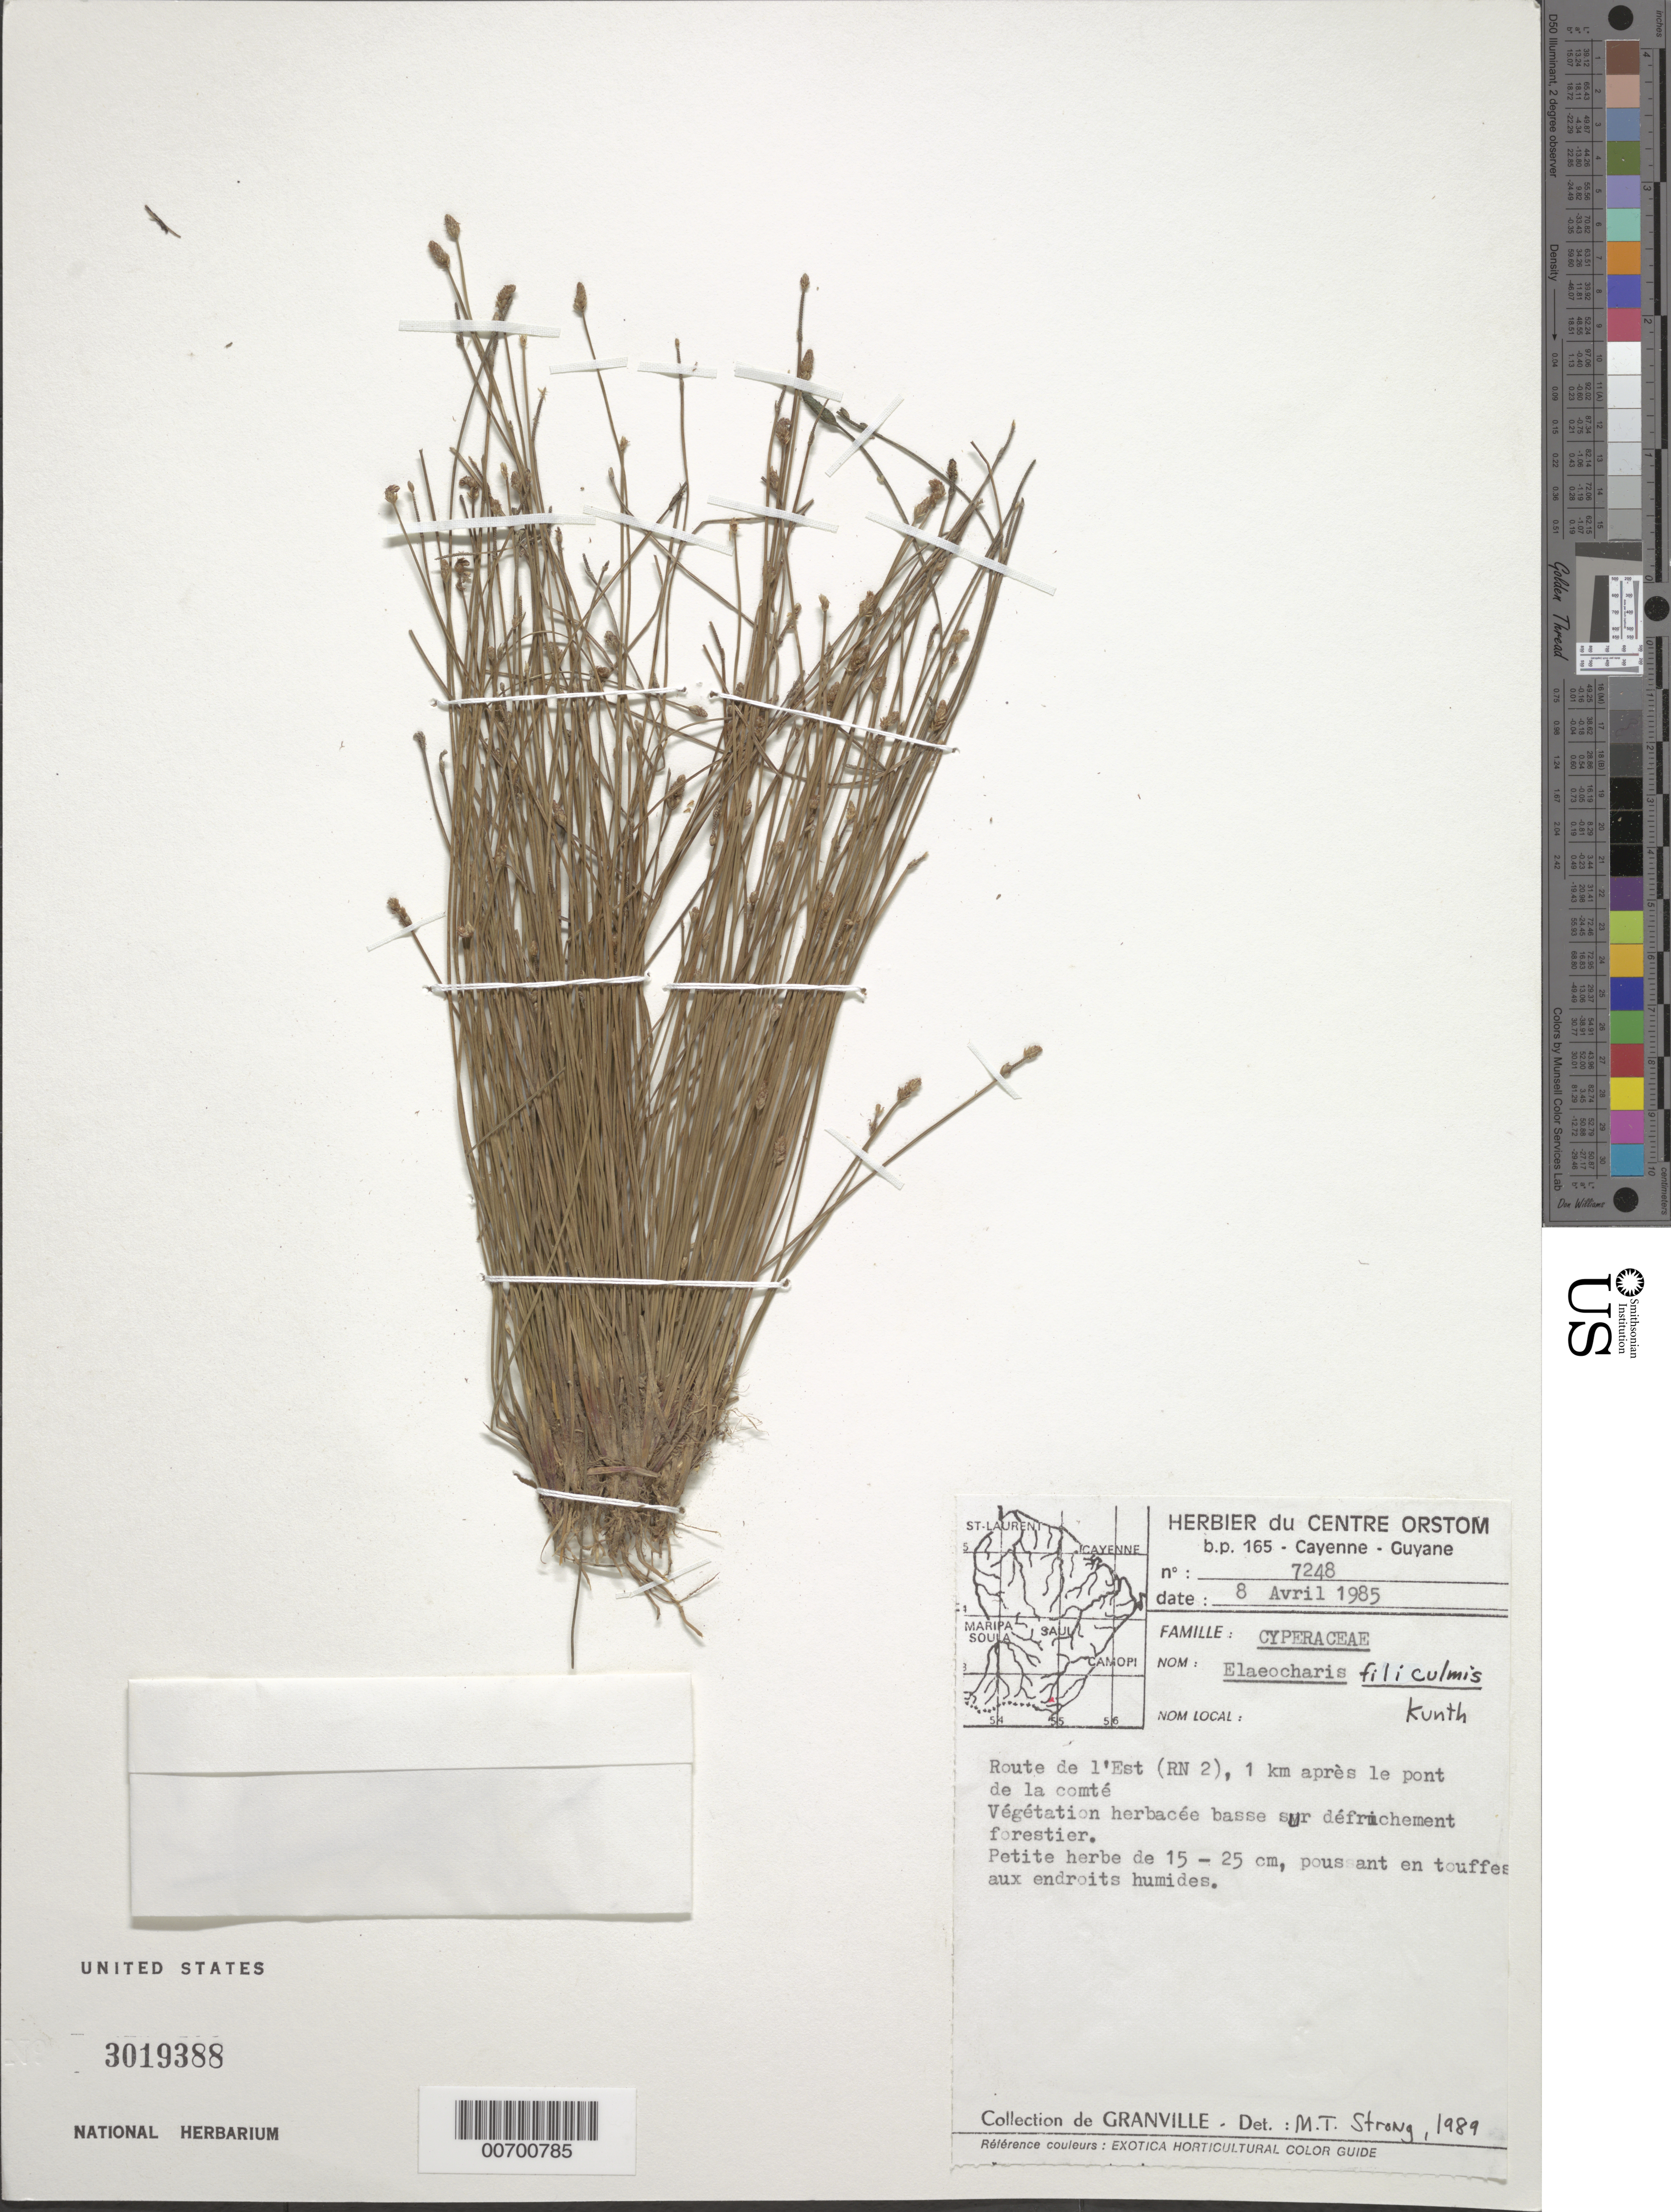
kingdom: Plantae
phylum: Tracheophyta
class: Liliopsida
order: Poales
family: Cyperaceae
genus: Eleocharis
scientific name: Eleocharis filiculmis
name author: Kunth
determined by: Strong, M. T., (US), Smithsonian Institution - National Museum of Natural History (UNITED STATES)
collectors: J.-J. de Granville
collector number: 7248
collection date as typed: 8-Apr-85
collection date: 1985-04-08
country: French Guiana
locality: Route de l'Est (RN.2), 1 km apres le pont de la Comté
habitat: Végétation herbacée basse sur défrichement la comté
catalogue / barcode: US 3019388